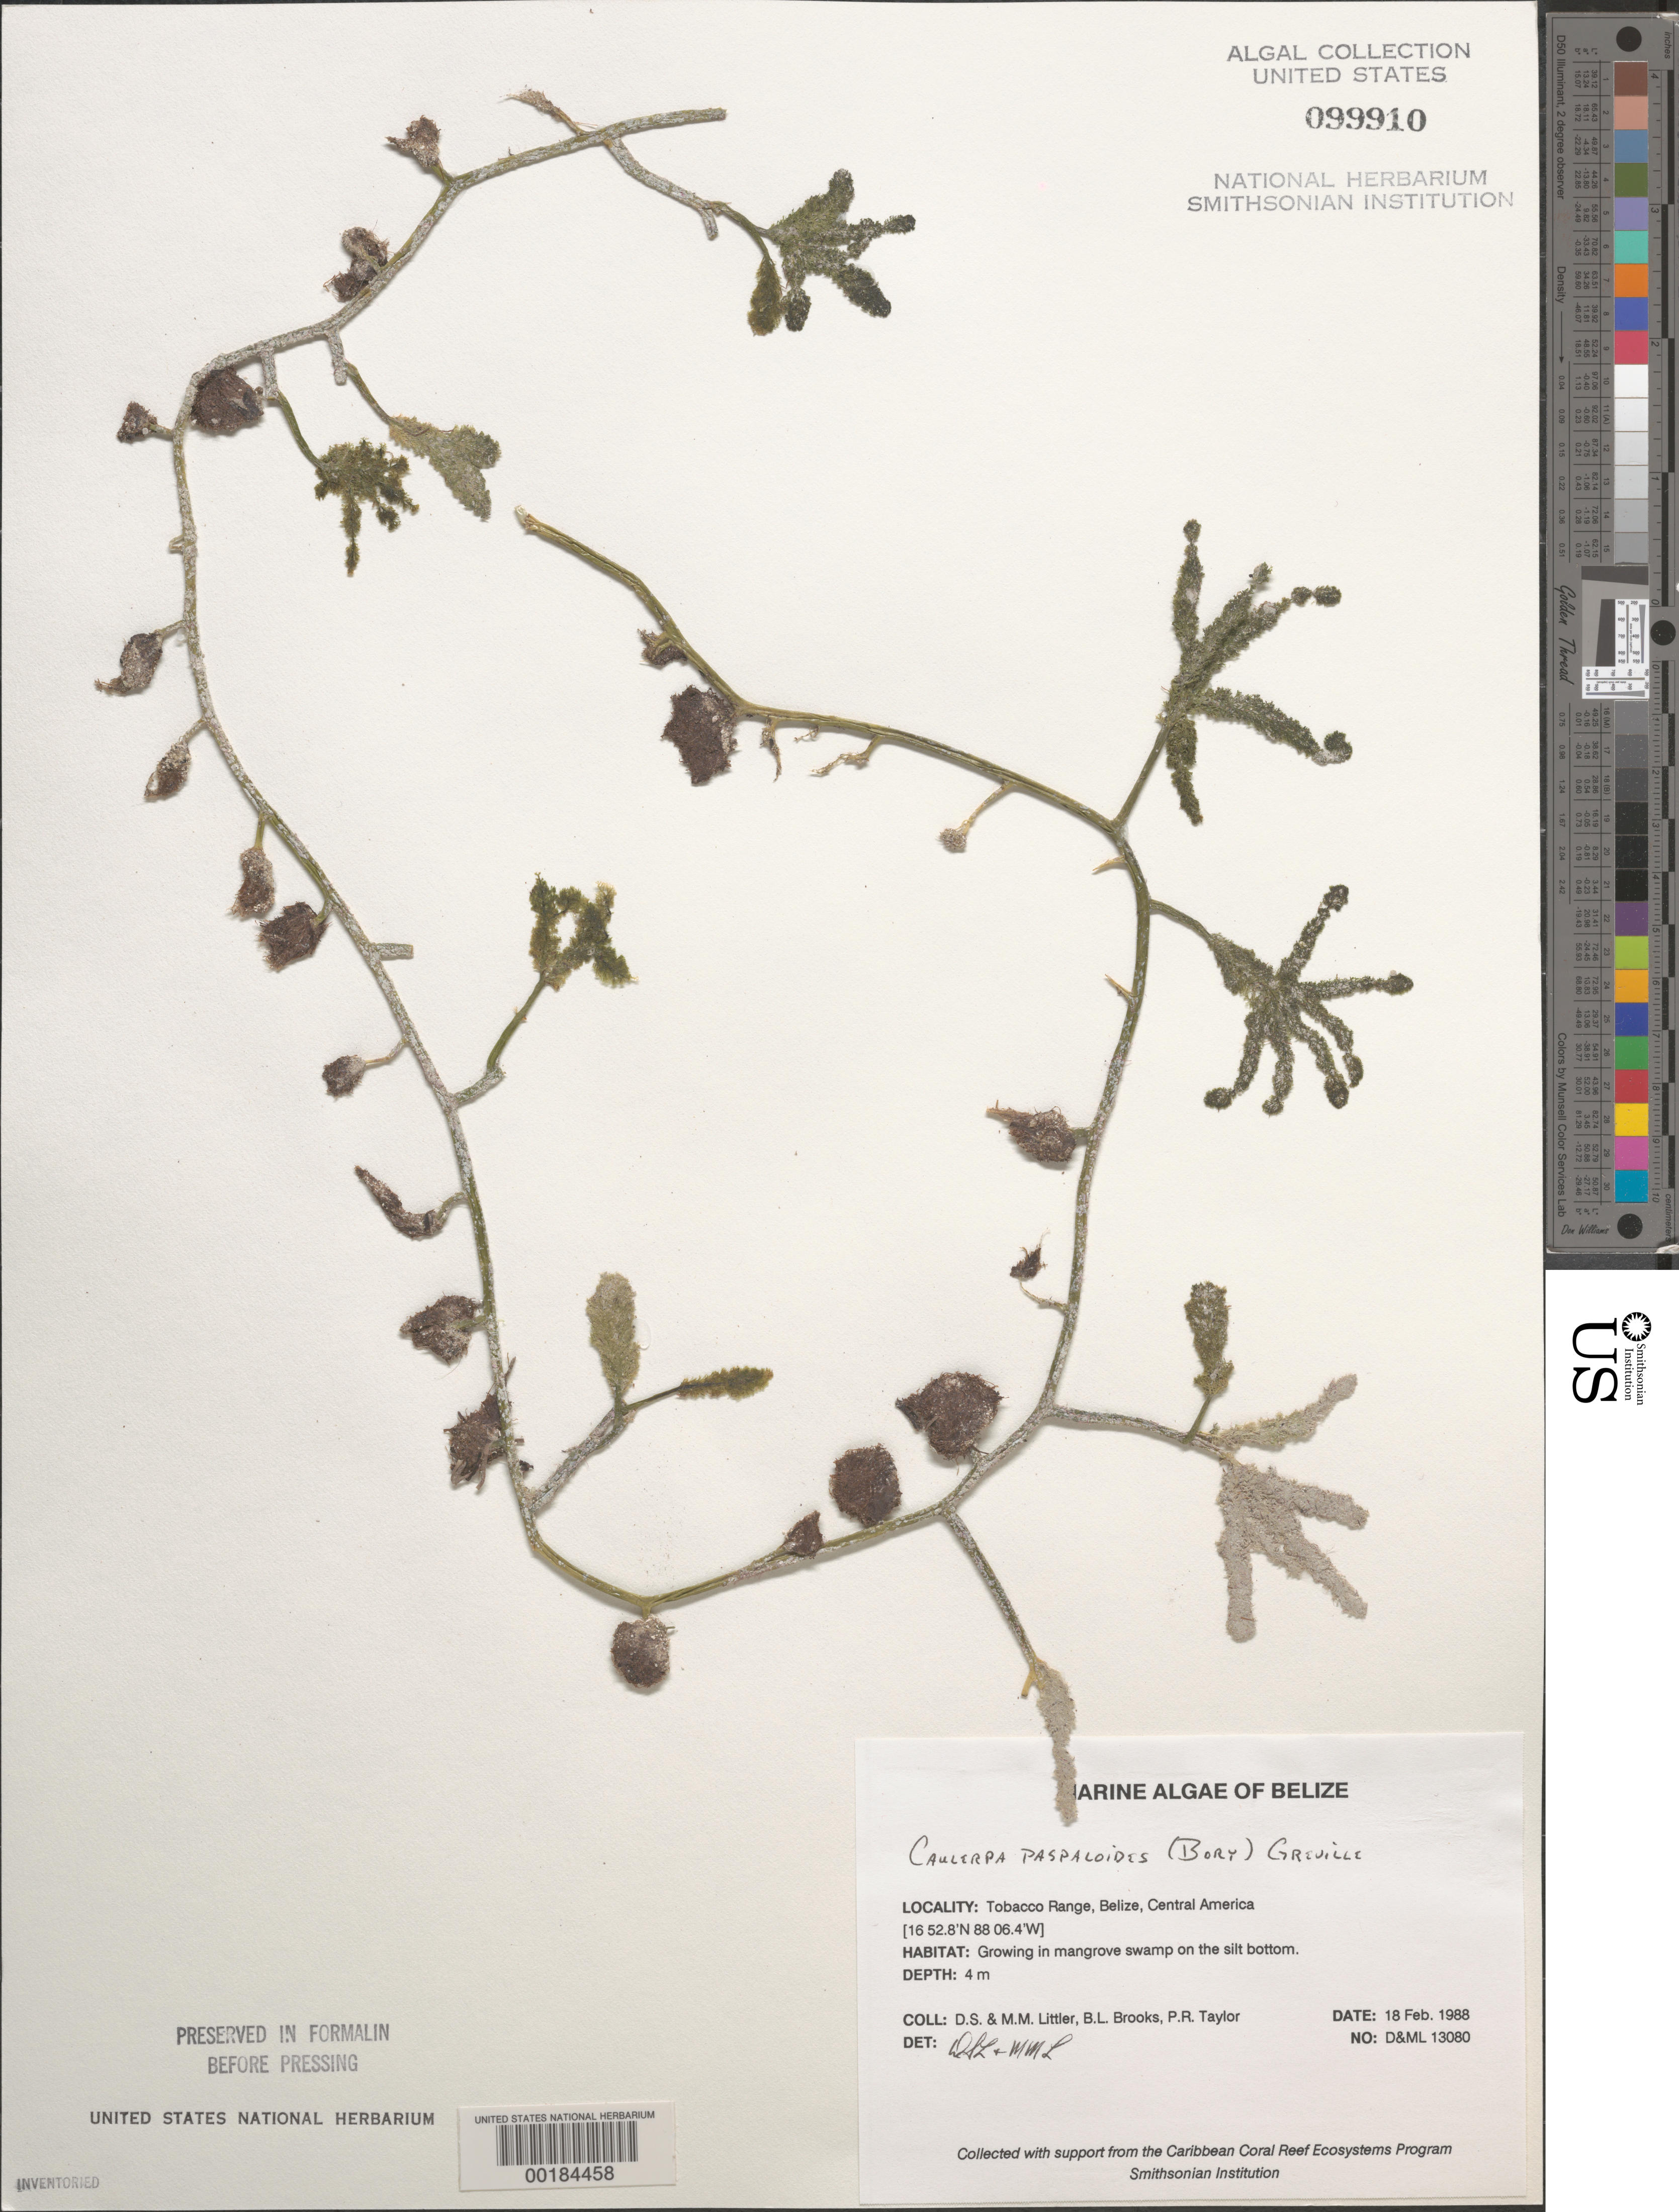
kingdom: Plantae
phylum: Chlorophyta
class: Ulvophyceae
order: Bryopsidales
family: Caulerpaceae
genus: Caulerpa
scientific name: Caulerpa paspaloides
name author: (Bory) Grev.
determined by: Littler, D. S.; Littler, M. M.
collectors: D. S. Littler, M. M. Littler, B. Brooks & P. R. Taylor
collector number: D&ML 13080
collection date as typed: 18 Feb 1988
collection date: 1988-02-18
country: Belize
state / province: Stann Creek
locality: Tobacco Range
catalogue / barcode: US 99910